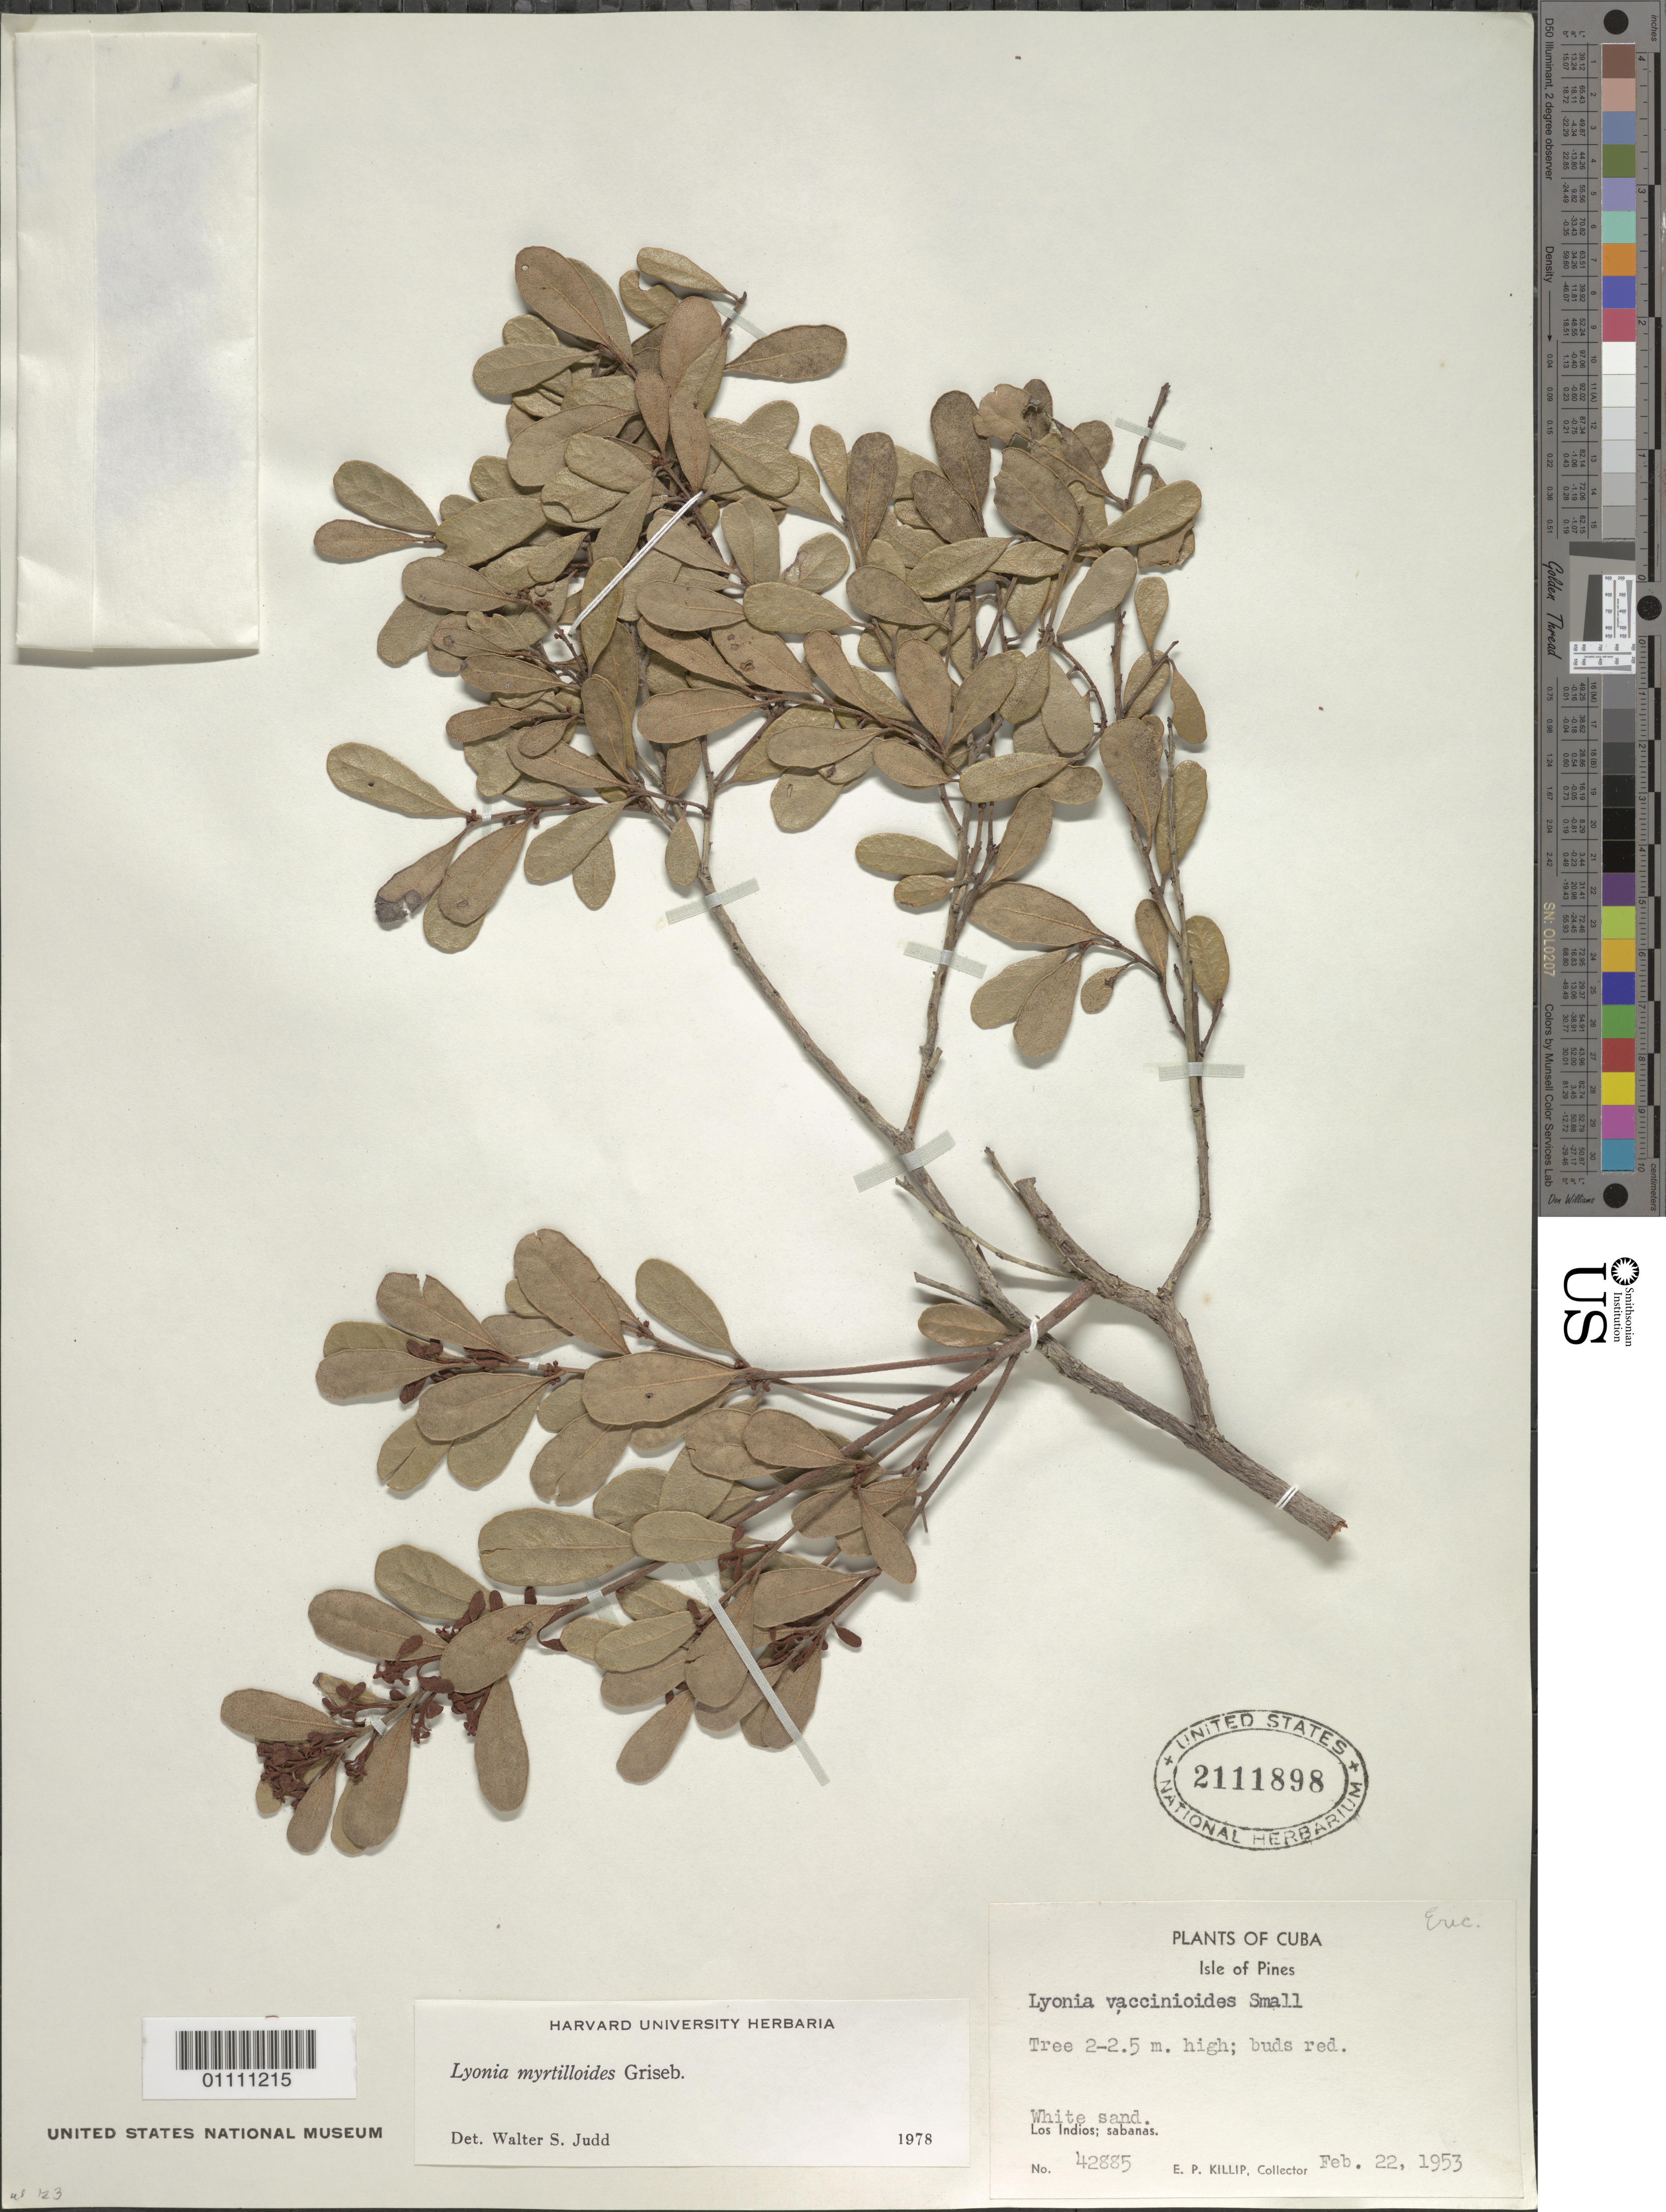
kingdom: Plantae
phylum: Tracheophyta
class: Magnoliopsida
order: Ericales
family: Ericaceae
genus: Lyonia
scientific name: Lyonia myrtilloides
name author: Griseb.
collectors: E. P. Killip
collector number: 42885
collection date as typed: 22 Feb 1953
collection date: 1953-02-22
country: Cuba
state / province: Isla de La Juventud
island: Isla de la Juventud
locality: White sand Los Indios, sabanas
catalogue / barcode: US 2111898